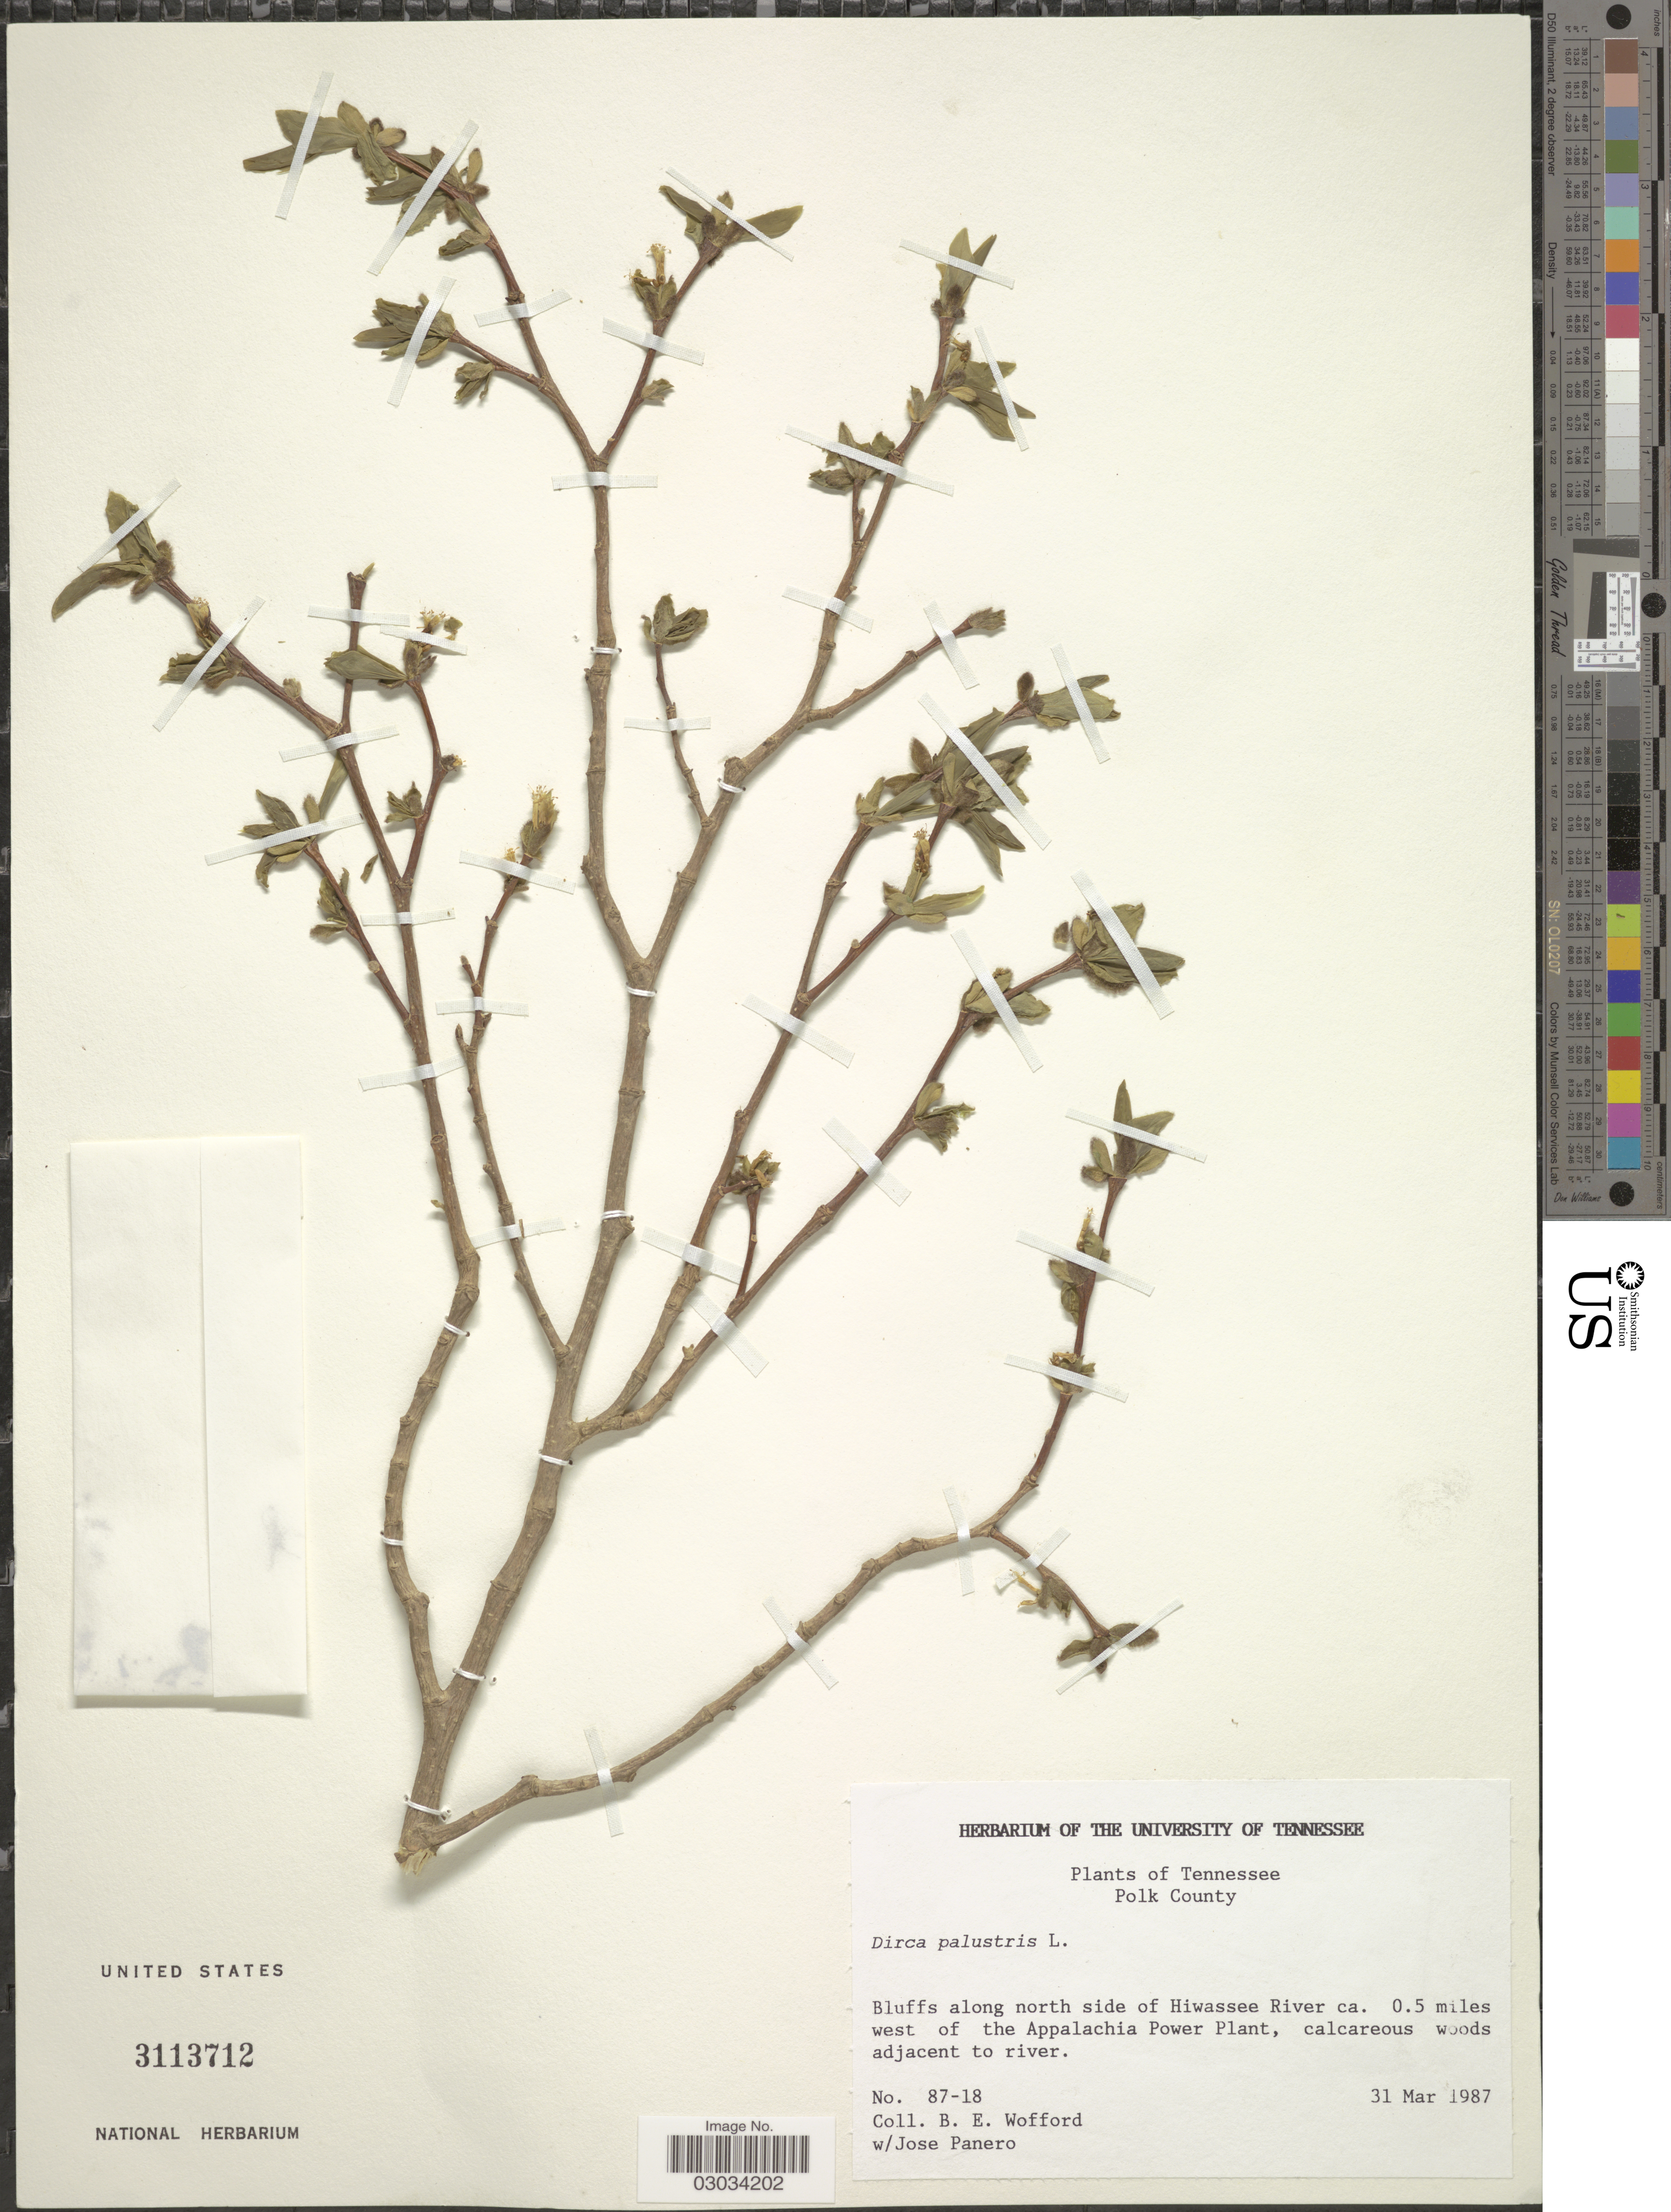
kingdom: Plantae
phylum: Tracheophyta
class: Magnoliopsida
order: Malvales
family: Thymelaeaceae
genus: Dirca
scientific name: Dirca palustris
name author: L.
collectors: B. Wofford & J. L. Panero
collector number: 87-18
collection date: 1987-03-31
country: United States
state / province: Tennessee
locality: Polk County. Bluffs along north side of Hiwassee River ca. 0.5 miles west of the Appalachia Power Plant.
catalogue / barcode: US 3113712